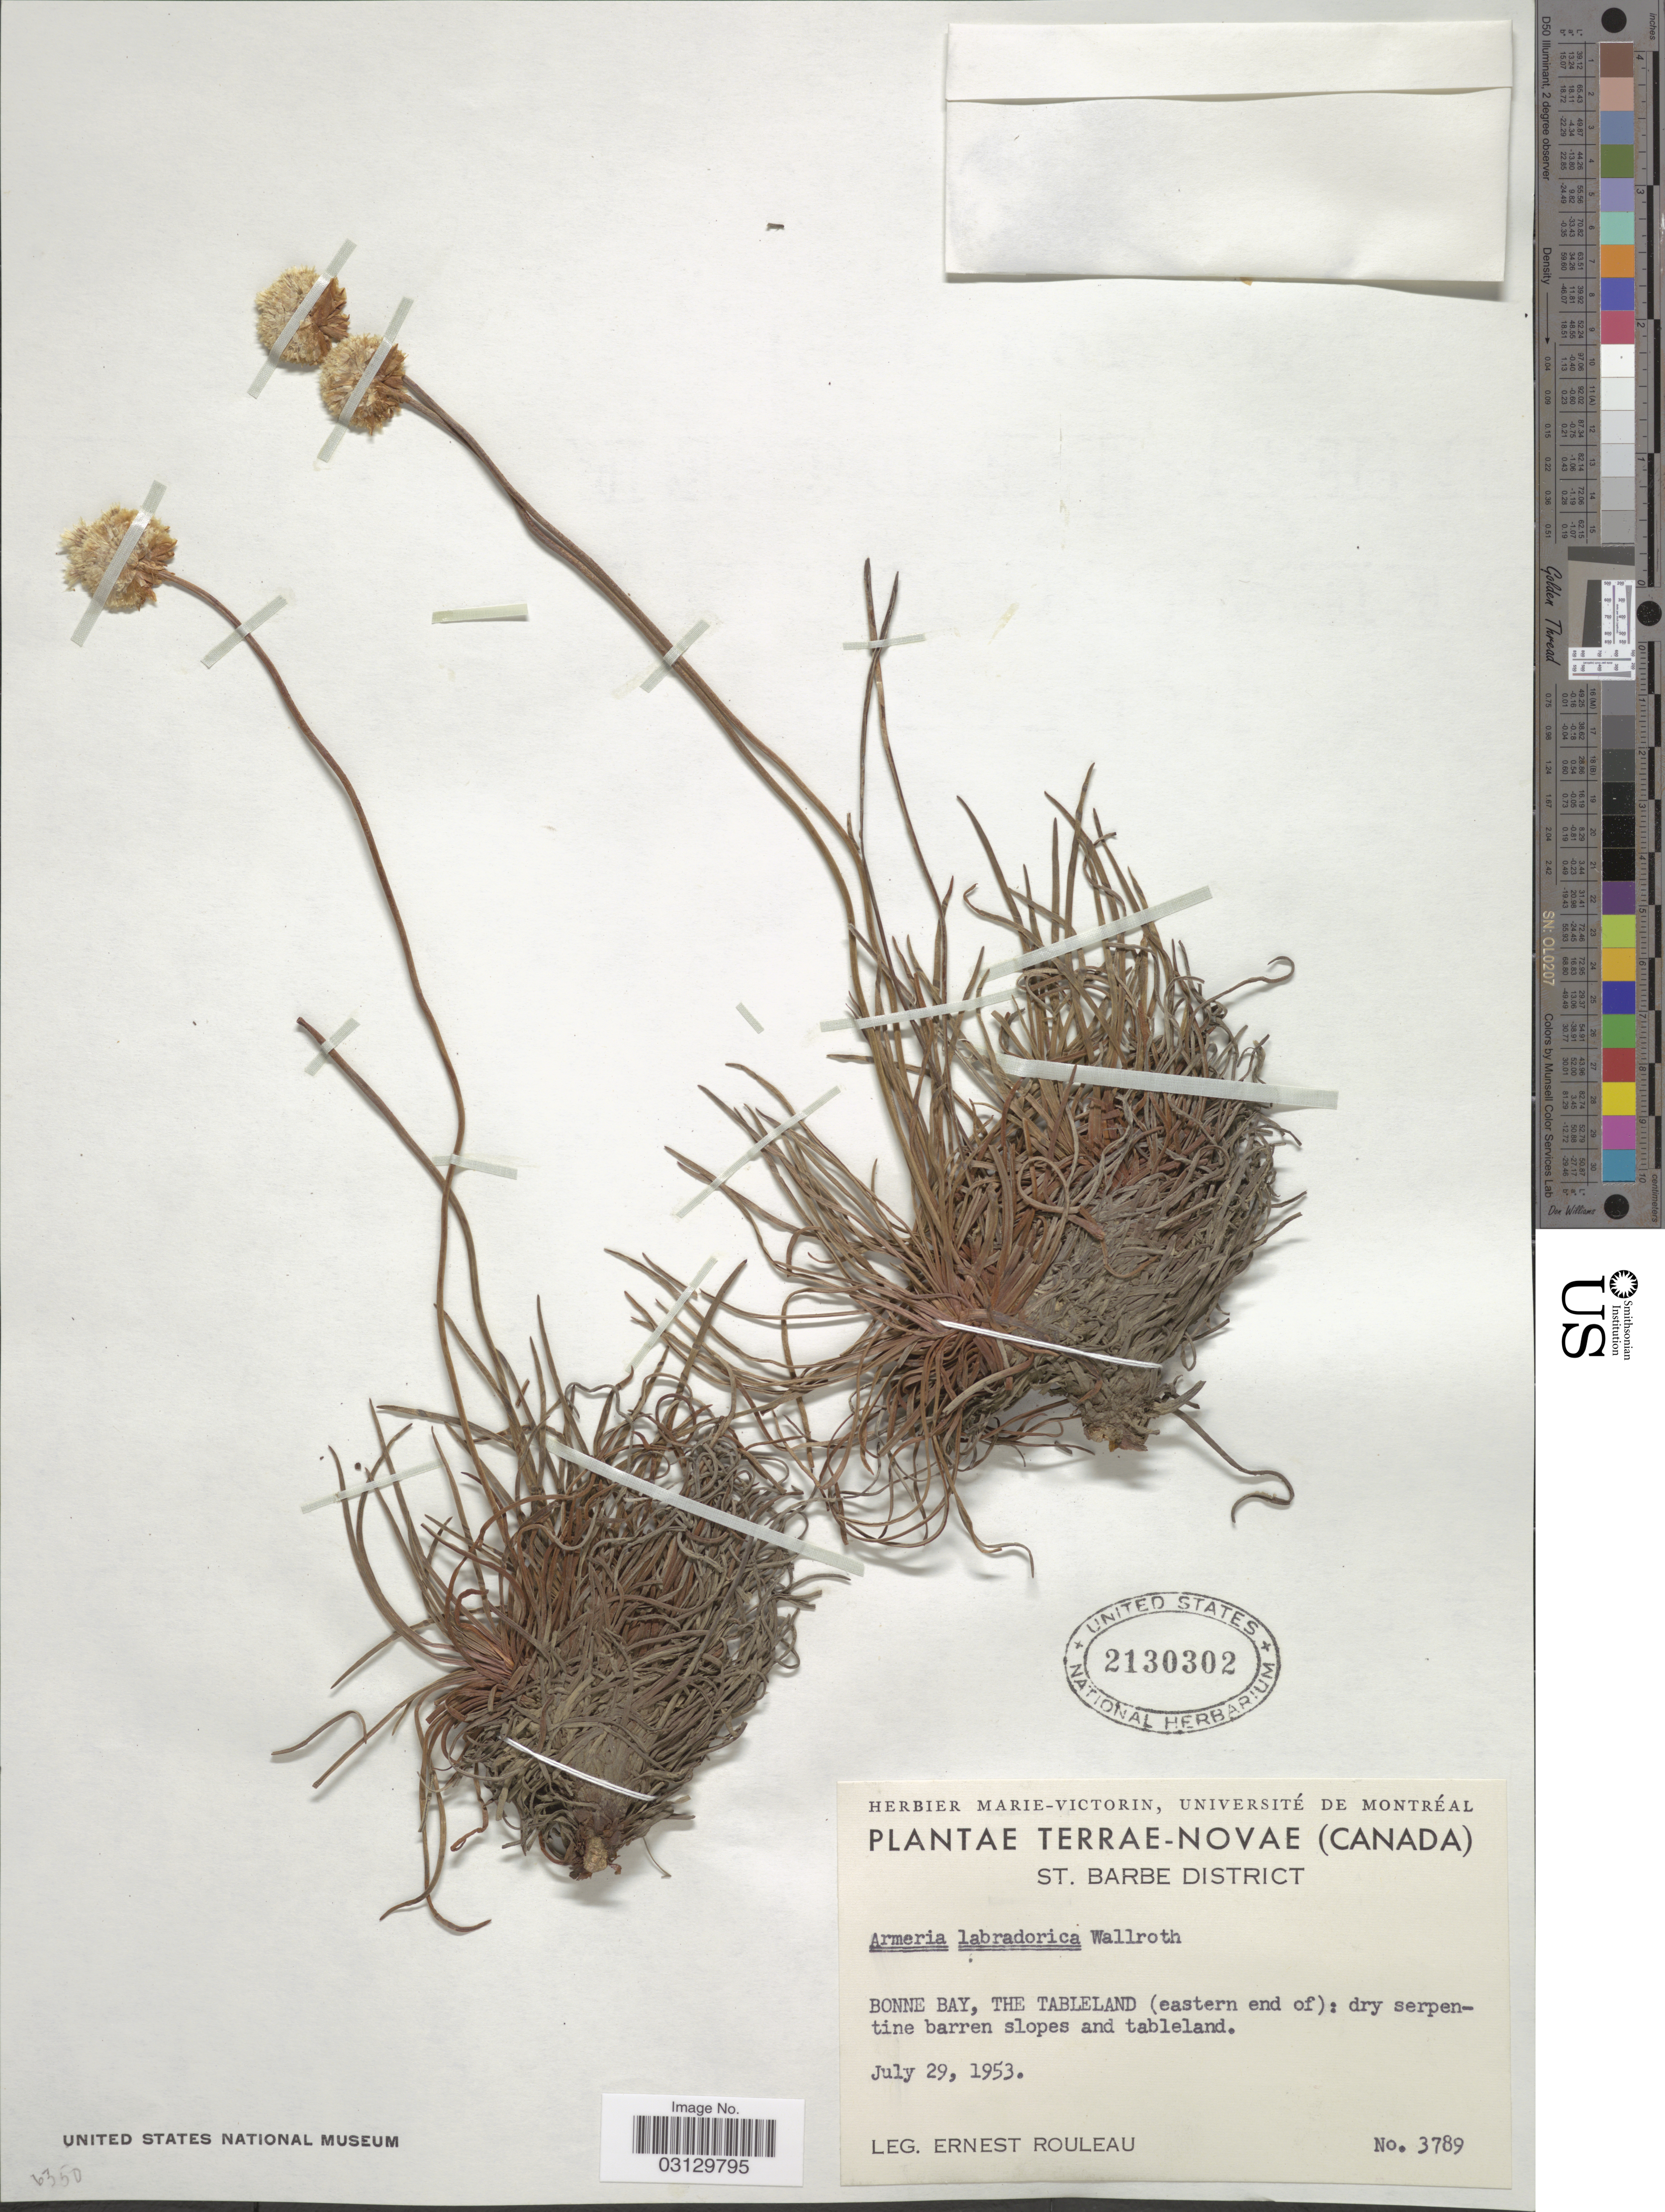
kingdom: Plantae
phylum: Tracheophyta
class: Magnoliopsida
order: Caryophyllales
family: Plumbaginaceae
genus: Armeria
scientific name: Armeria maritima subsp. sibirica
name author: (Turcz. ex Boiss.) Nyman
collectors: J. Rouleau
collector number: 3789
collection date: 1953-07-29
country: Canada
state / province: Newfoundland and Labrador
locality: Terrae-Novae. St. Barbe District. Bonne Bay, The Tableland (eastern end of).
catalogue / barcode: US 2130302